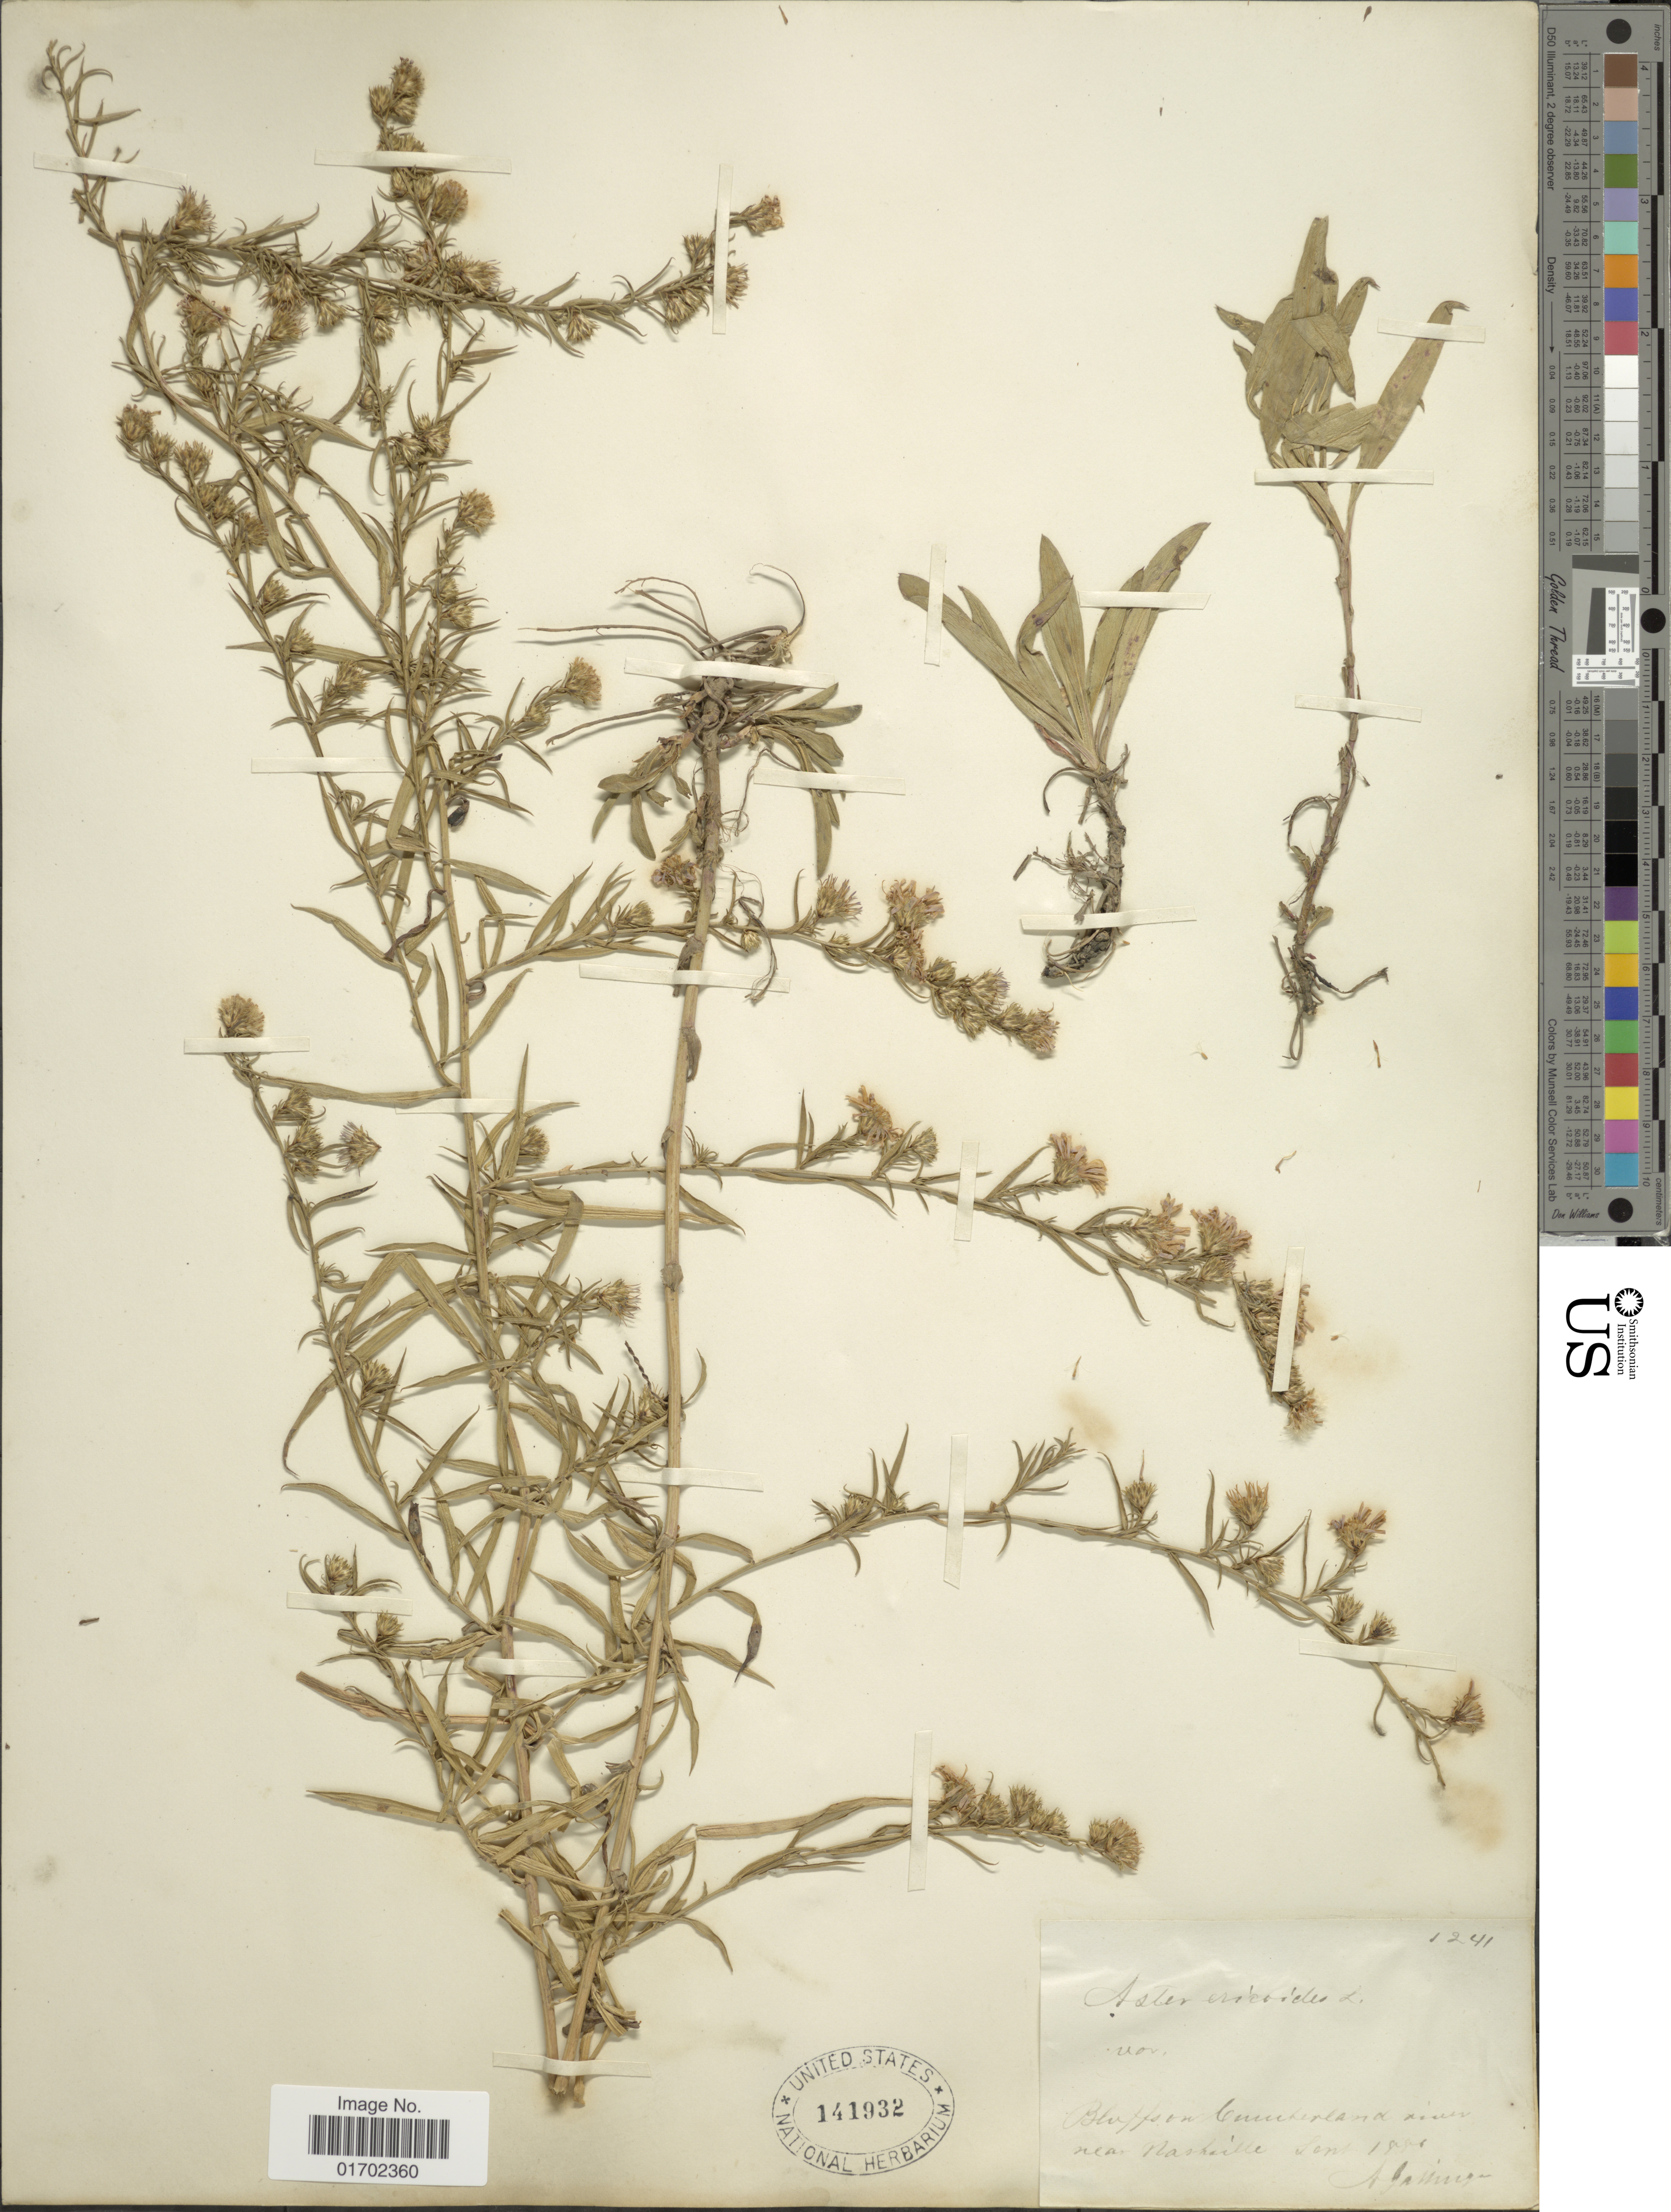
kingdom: Plantae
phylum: Tracheophyta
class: Magnoliopsida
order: Asterales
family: Asteraceae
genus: Symphyotrichum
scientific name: Symphyotrichum ericoides var. ericoides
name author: (L.) G.L. Nesom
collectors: A. Gattinger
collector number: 1241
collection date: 1880-09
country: United States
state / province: Tennessee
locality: Bluffs on Cumberland river near Nashville.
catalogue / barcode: US 141932